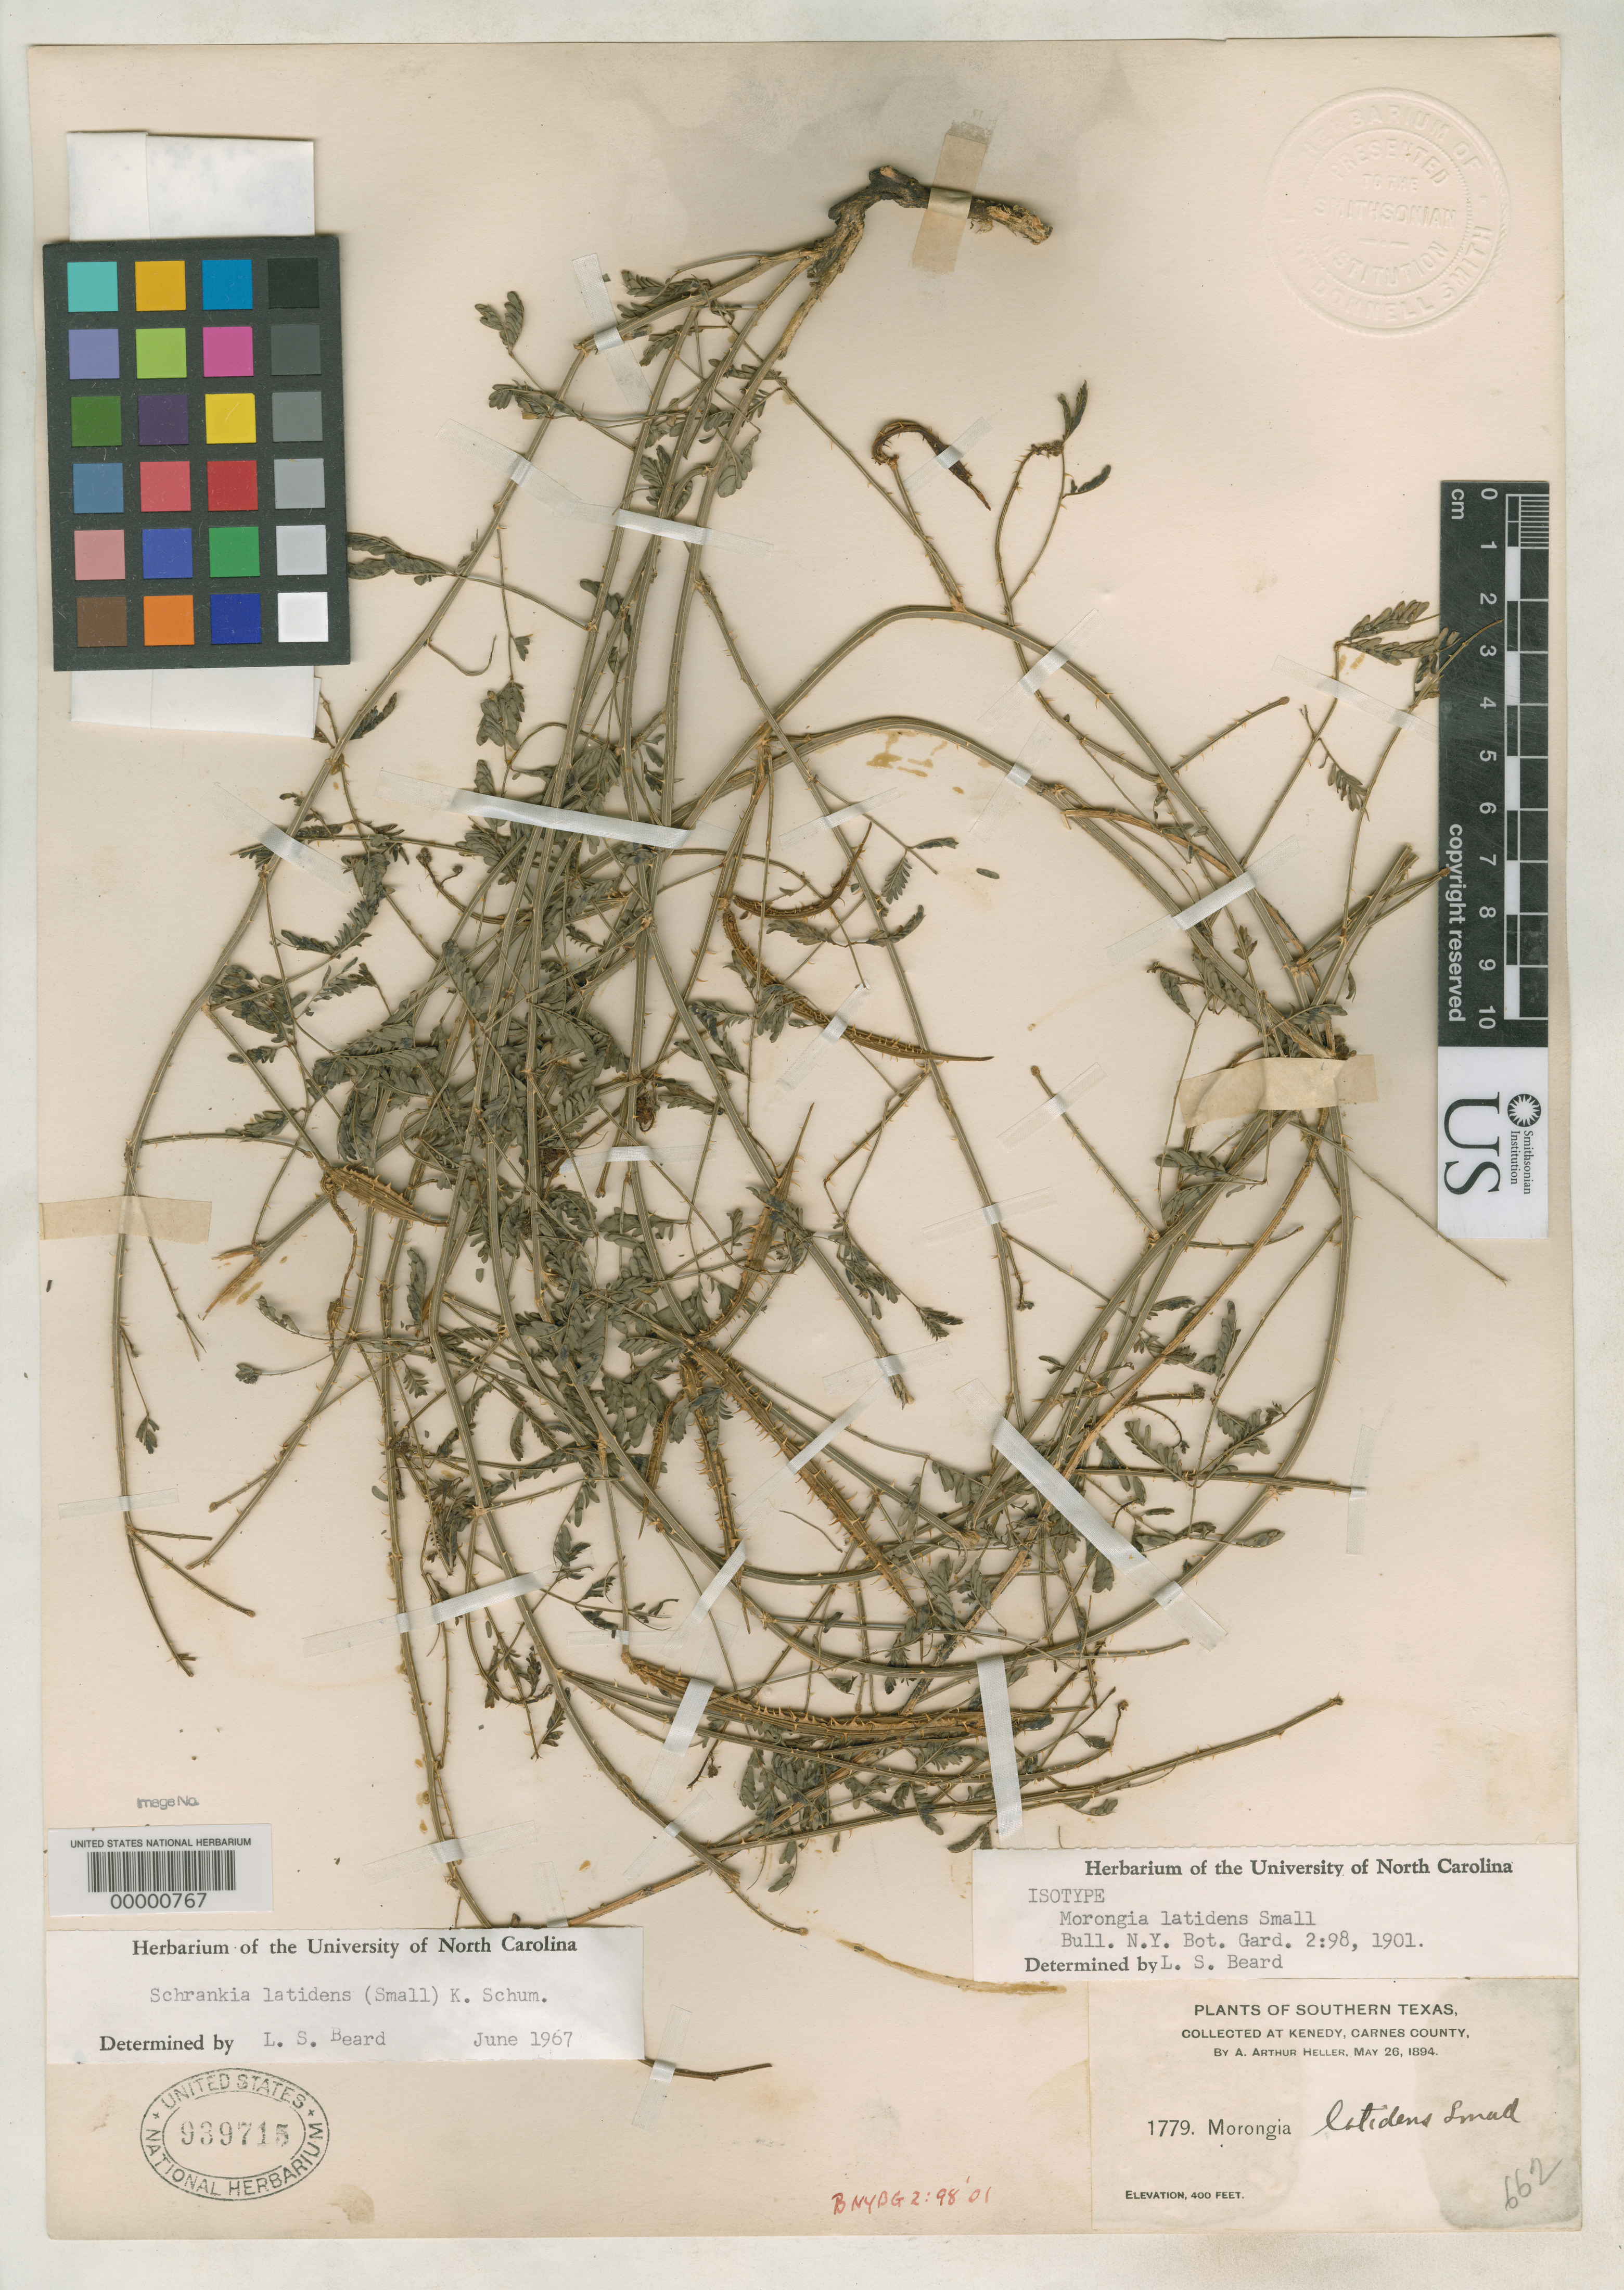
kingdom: Plantae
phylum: Tracheophyta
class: Magnoliopsida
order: Fabales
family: Fabaceae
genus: Morongia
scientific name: Morongia latidens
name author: Small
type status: Isotype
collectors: A. A. Heller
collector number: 1779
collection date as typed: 26 May 1894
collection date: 1894-05-26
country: United States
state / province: Texas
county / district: Carnes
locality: Kenedy; alt. 400 ft.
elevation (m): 122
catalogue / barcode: US 939715